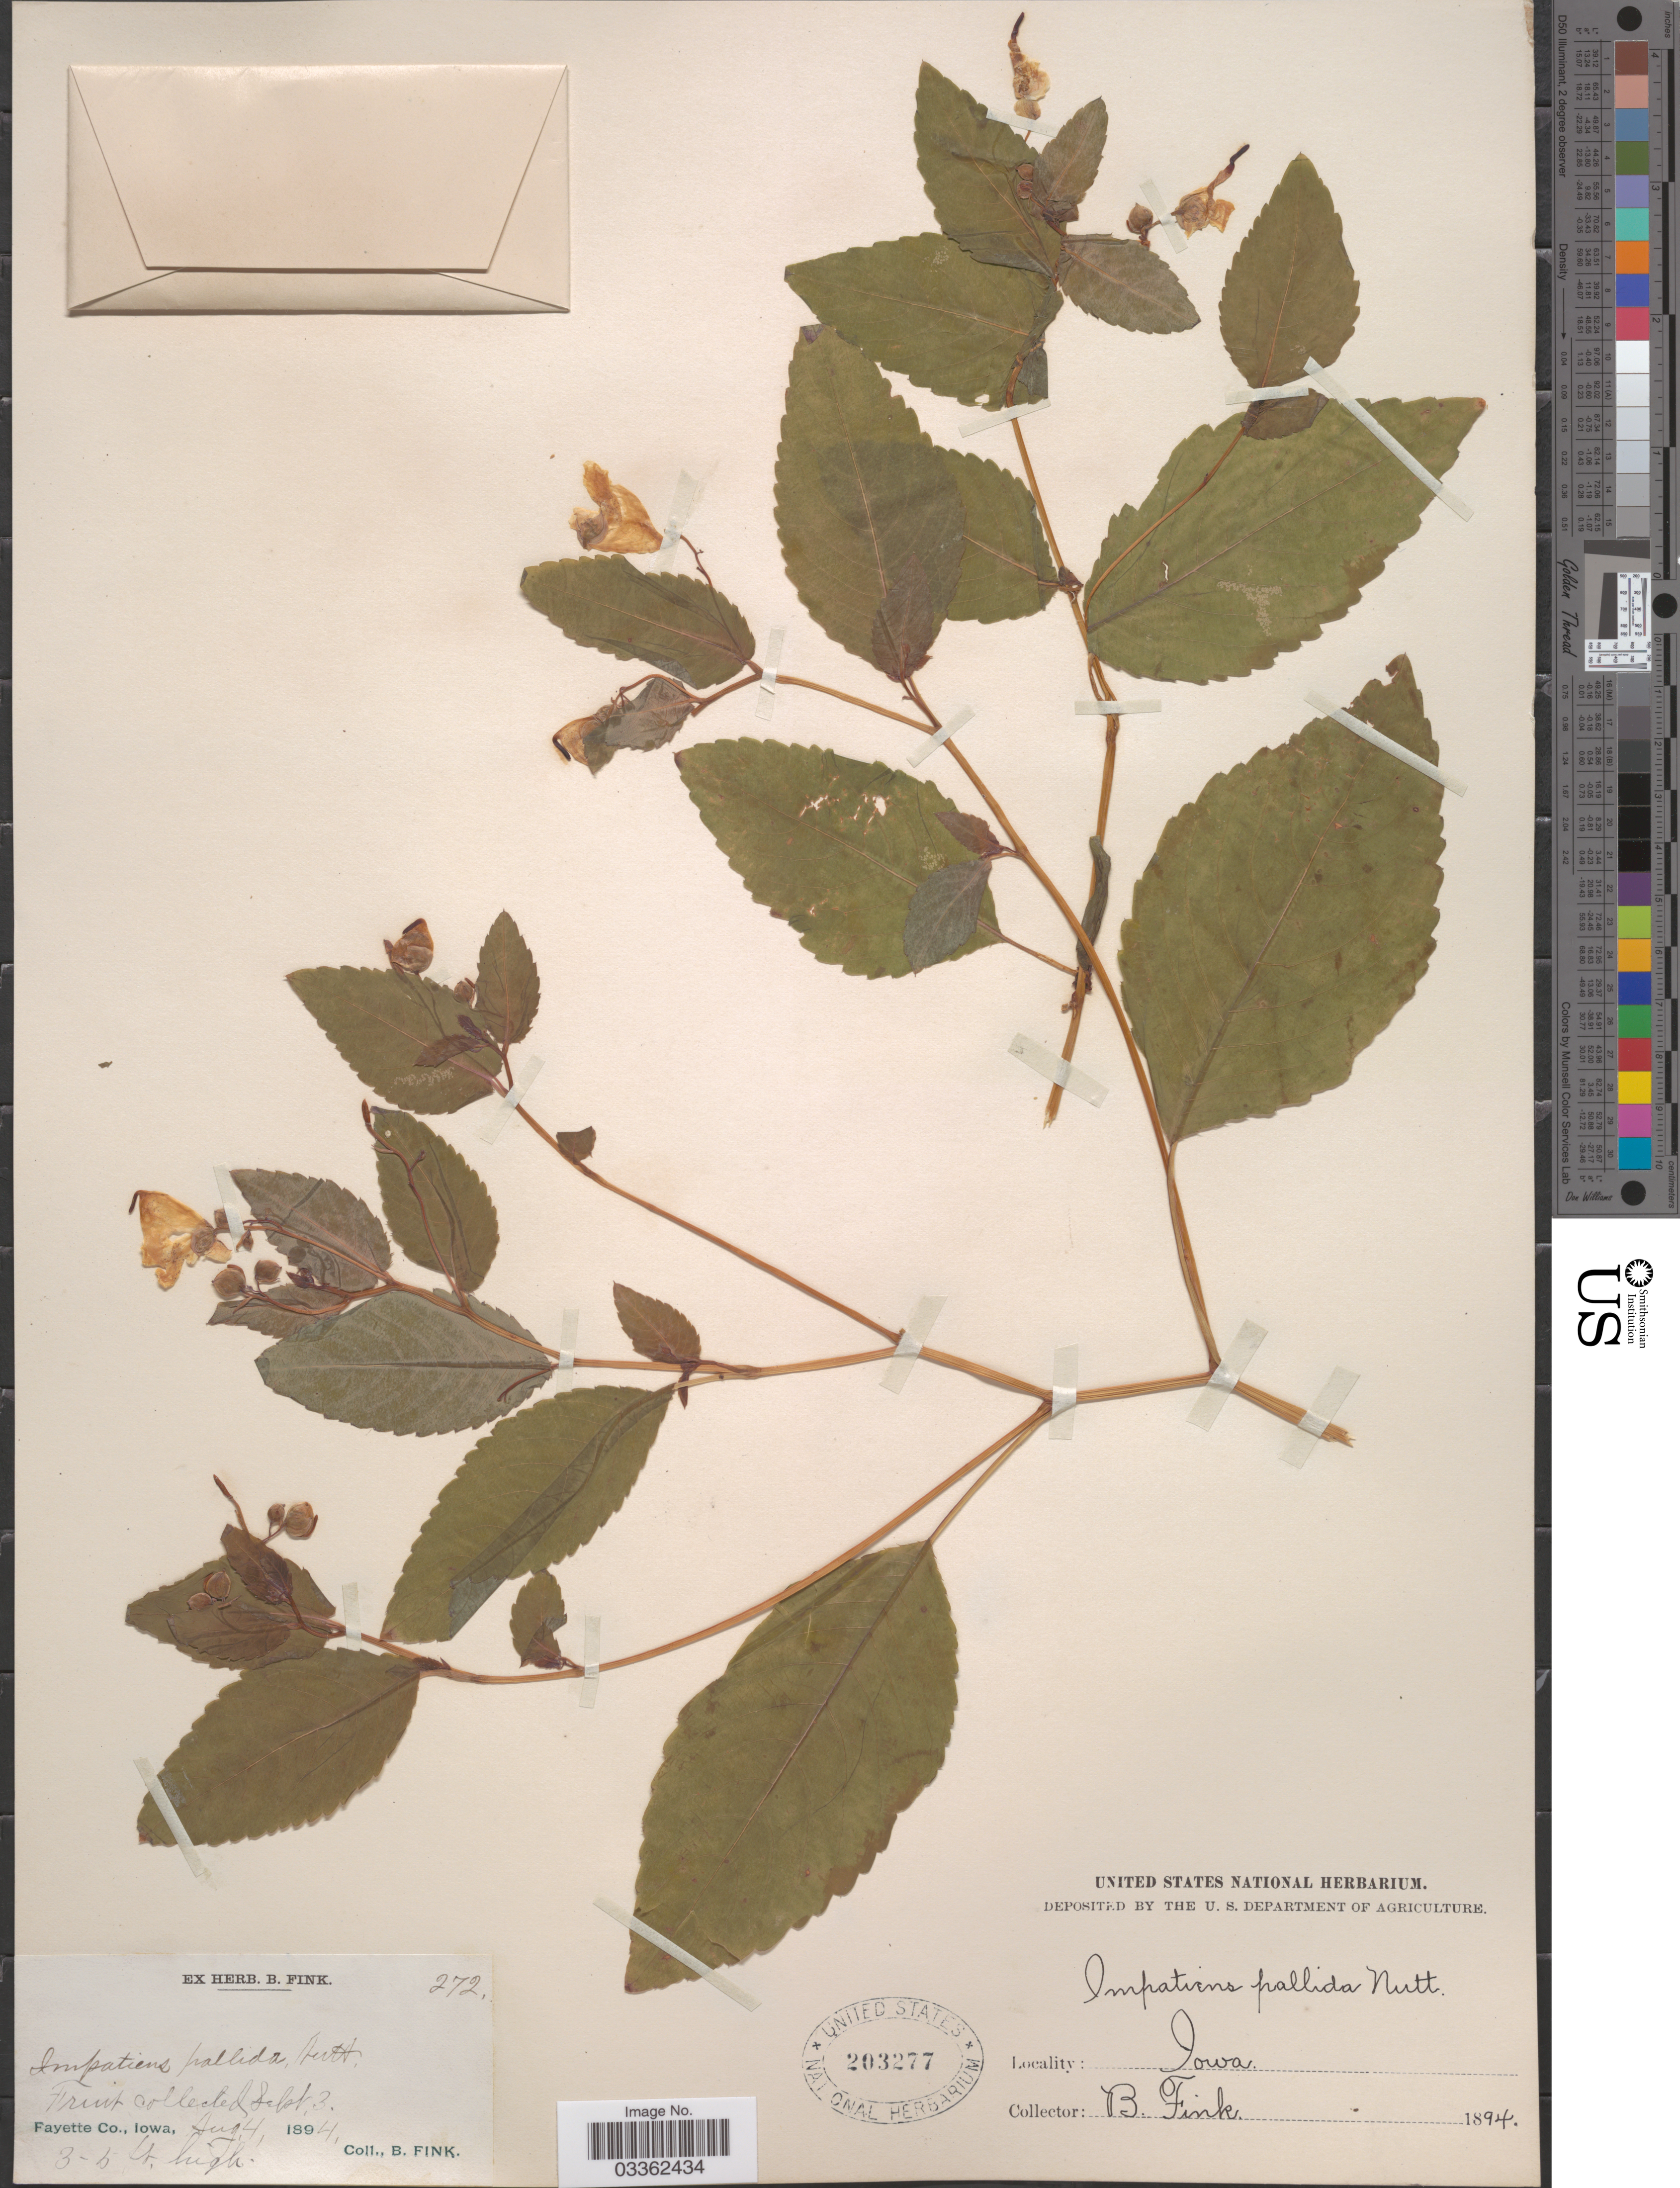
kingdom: Plantae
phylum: Tracheophyta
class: Magnoliopsida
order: Ericales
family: Balsaminaceae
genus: Impatiens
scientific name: Impatiens pallida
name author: Nutt.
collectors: B. Fink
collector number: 272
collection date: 1894-08-04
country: United States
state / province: Iowa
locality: Fayette Co.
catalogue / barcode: US 203277